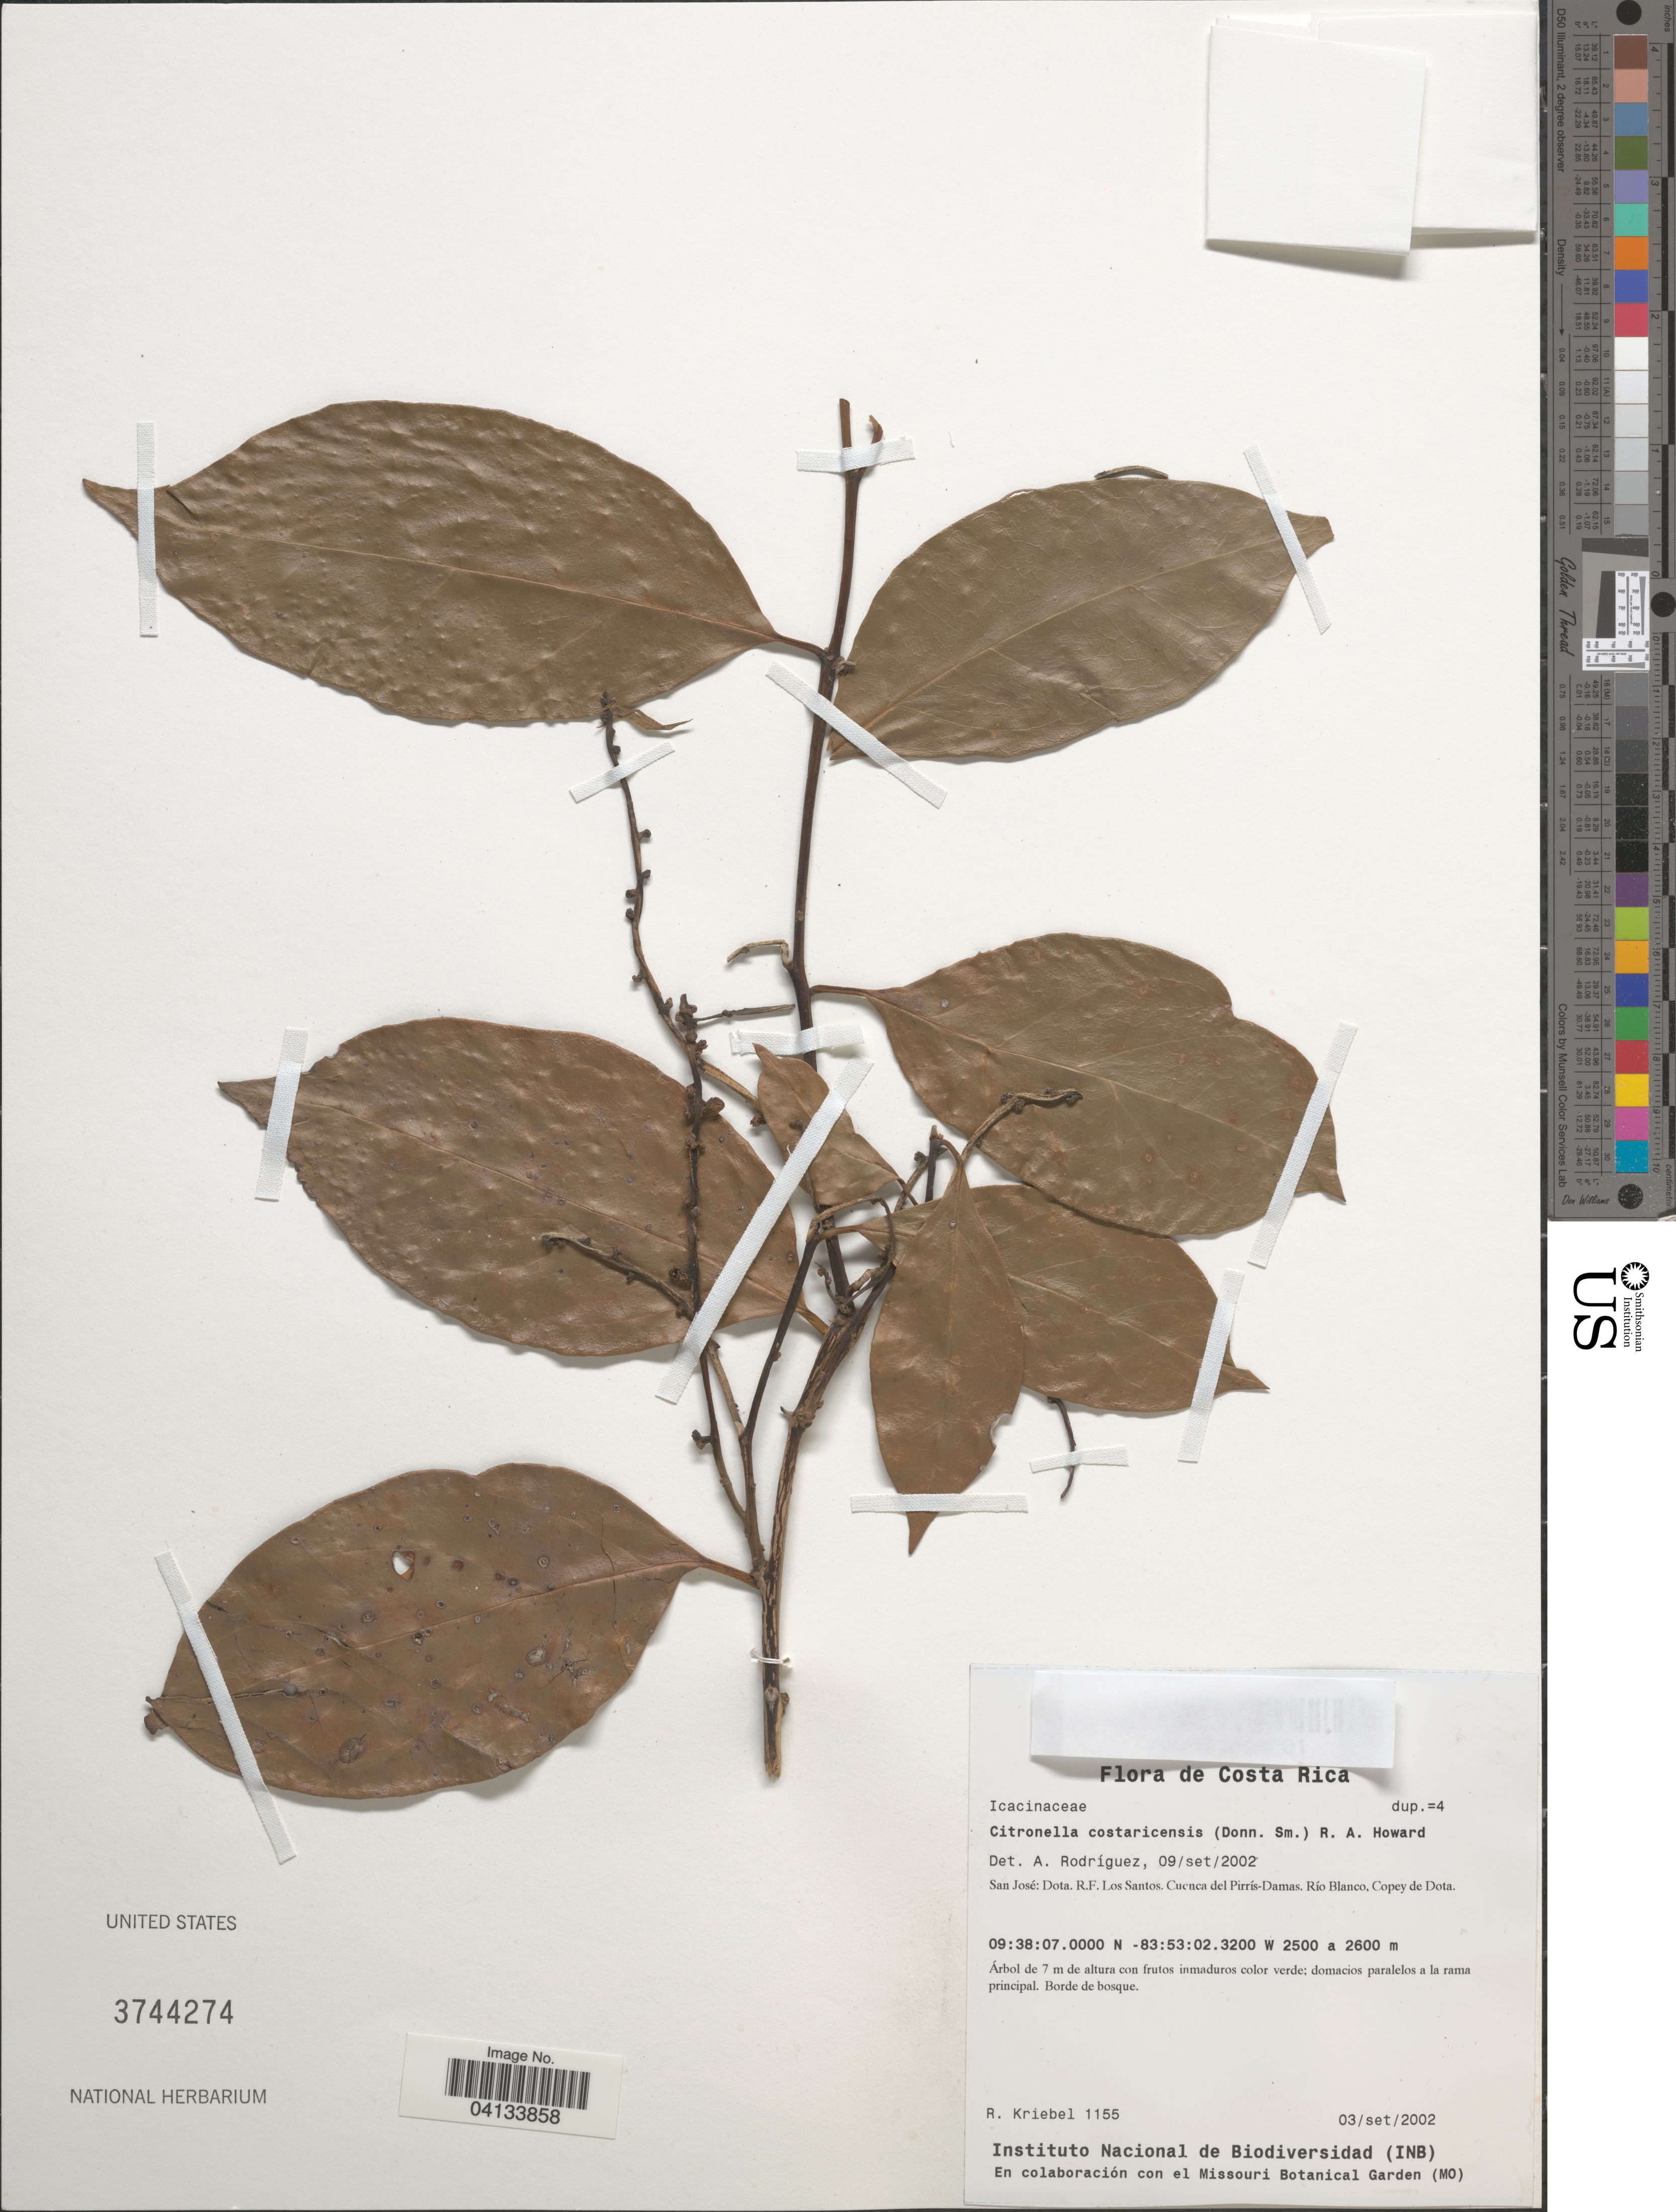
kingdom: Plantae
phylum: Tracheophyta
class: Magnoliopsida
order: Cardiopteridales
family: Cardiopteridaceae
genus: Citronella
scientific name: Citronella costaricensis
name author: (Donn. Sm.) R.A. Howard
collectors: R. Kriebel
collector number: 1155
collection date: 2002-09-03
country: Costa Rica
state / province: San José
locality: Dota. R.F. Los Santos. Cuenca del Pirrís-Damas. Río Blanco, Copey de Dota.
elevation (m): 2500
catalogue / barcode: US 3744274